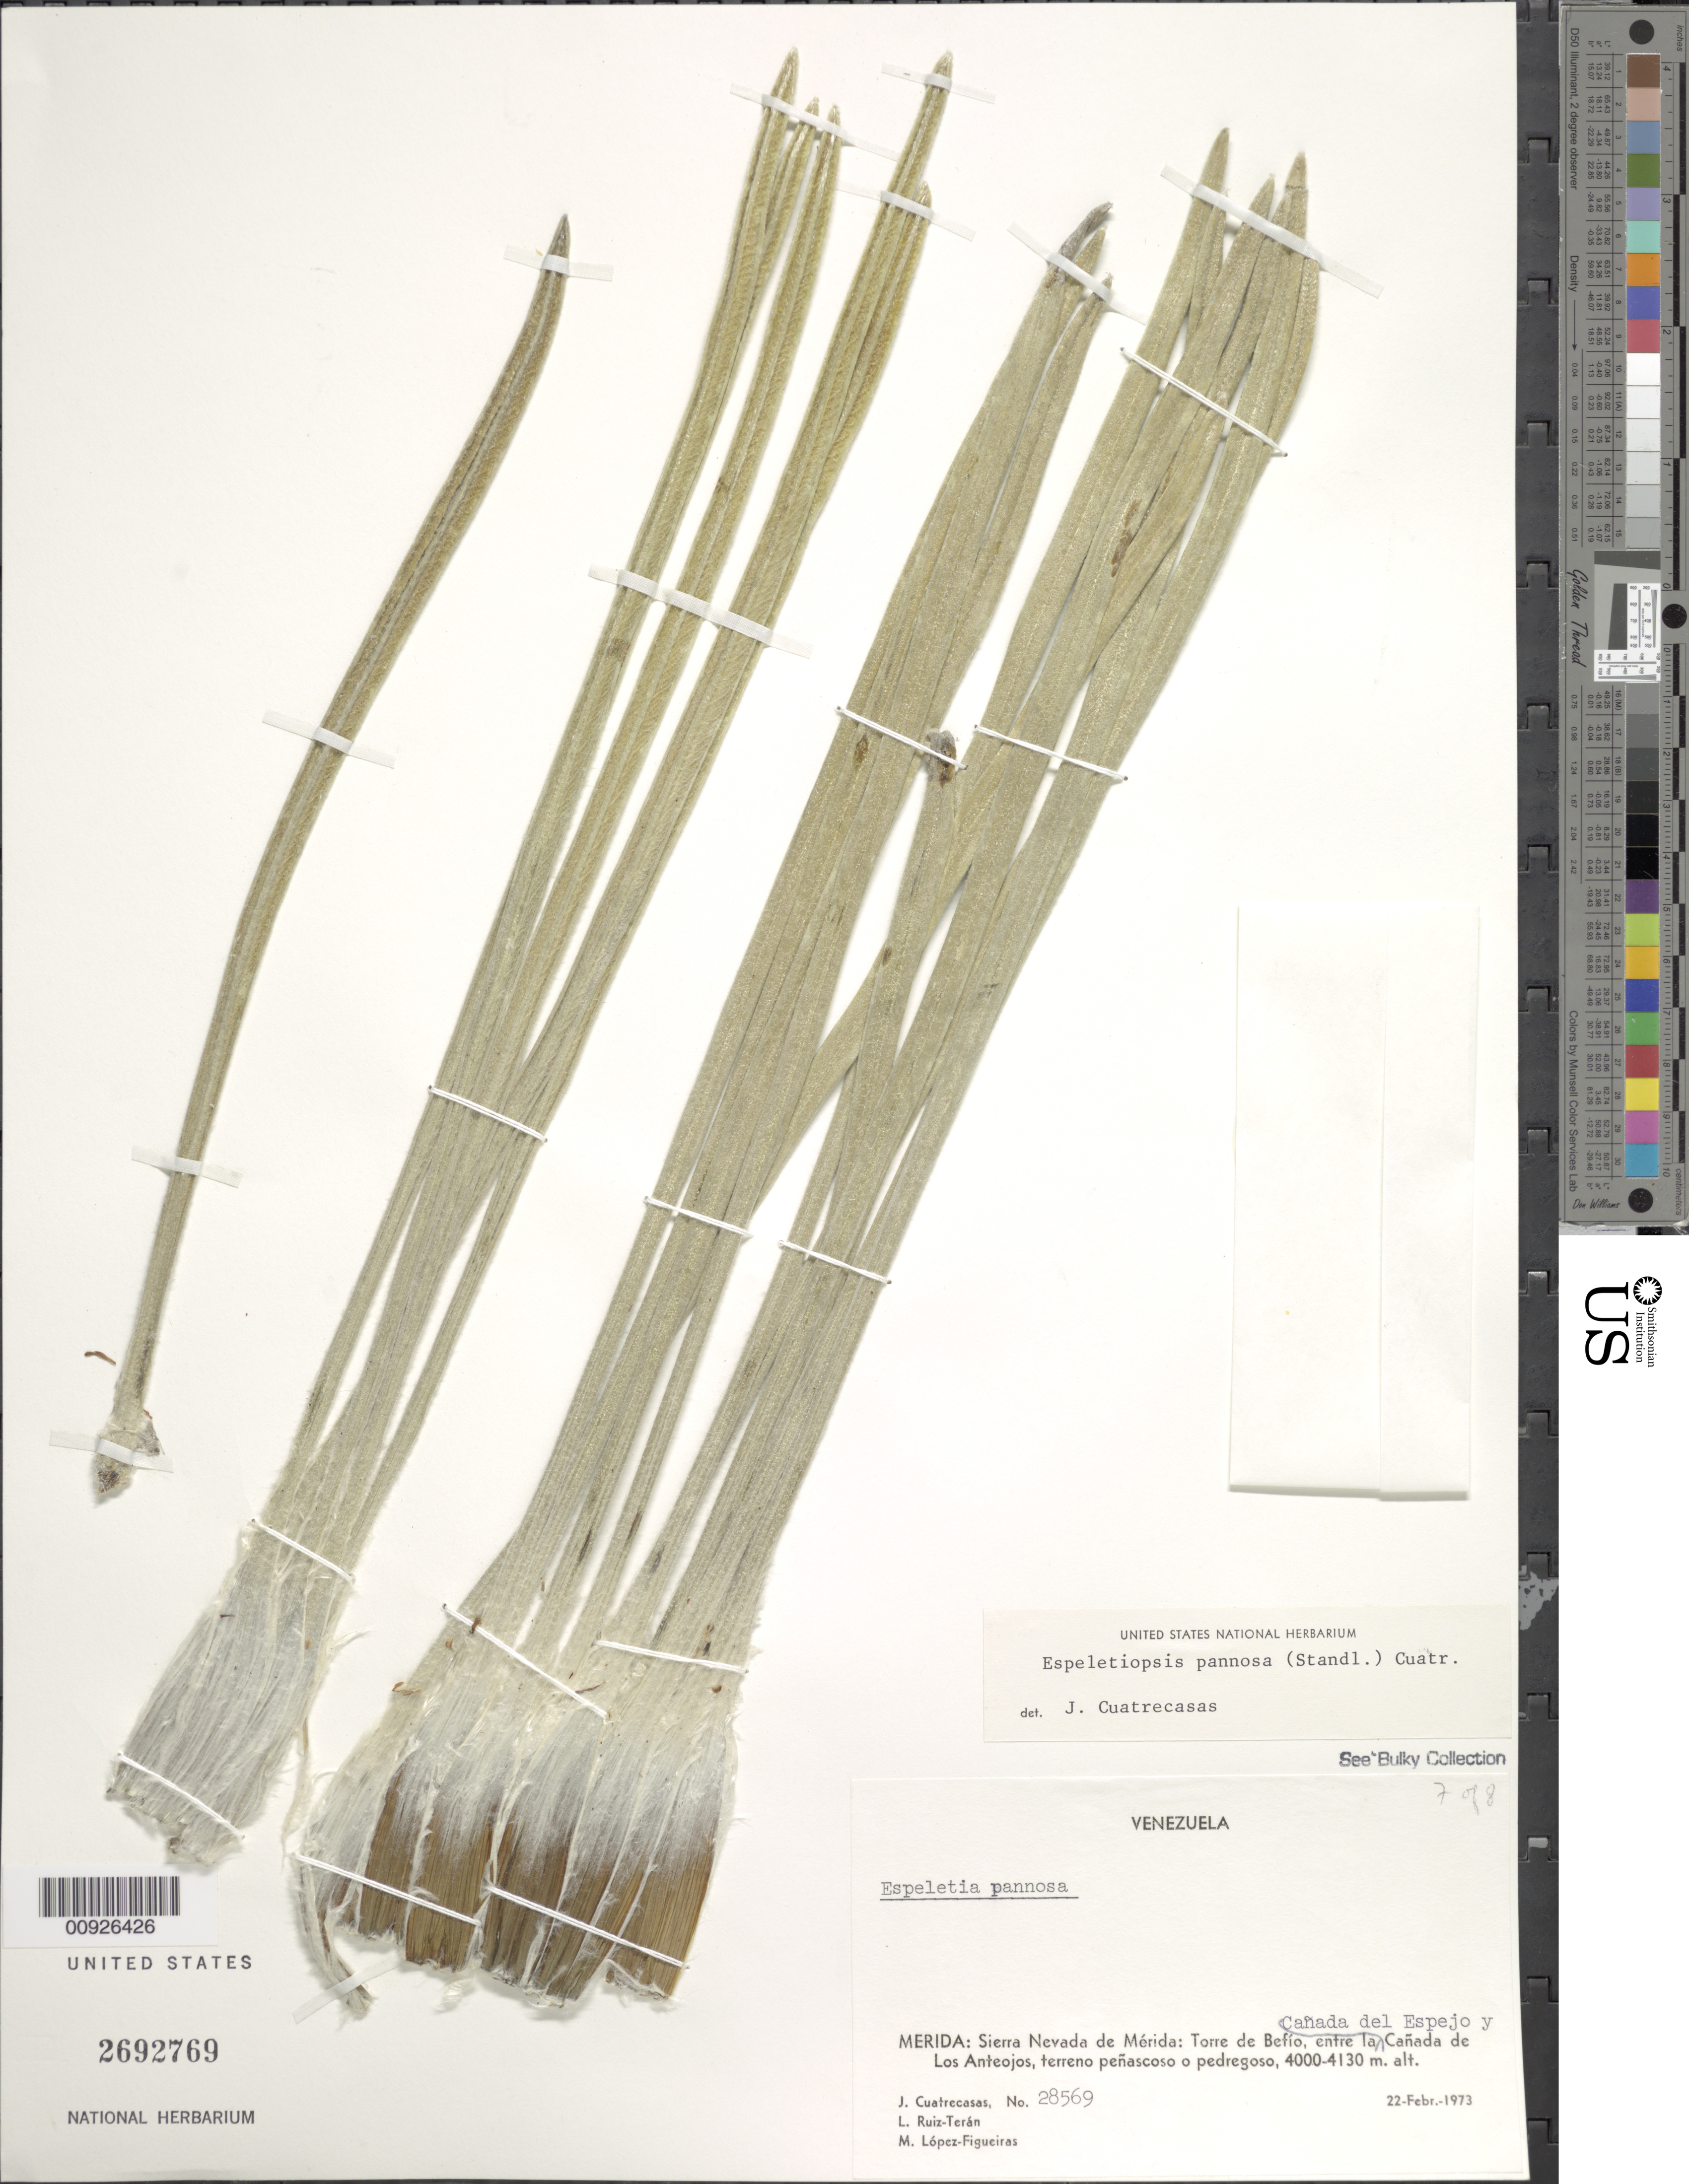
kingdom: Plantae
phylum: Tracheophyta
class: Magnoliopsida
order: Asterales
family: Asteraceae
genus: Espeletiopsis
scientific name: Espeletiopsis pannosa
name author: (Standl.) Cuatrec.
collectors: J. Cuatrecasas, L. E. Ruíz-Terán & M. López Figueiras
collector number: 28569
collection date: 1973-02-22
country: Venezuela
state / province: Mérida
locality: Sierra Nevada de Mérida: Torre de Befío, entre la Cañada del espejo y la Cañada de Los Anteojos.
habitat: Terreno peñascoso o pedregoso.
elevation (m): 4000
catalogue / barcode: US 2692769